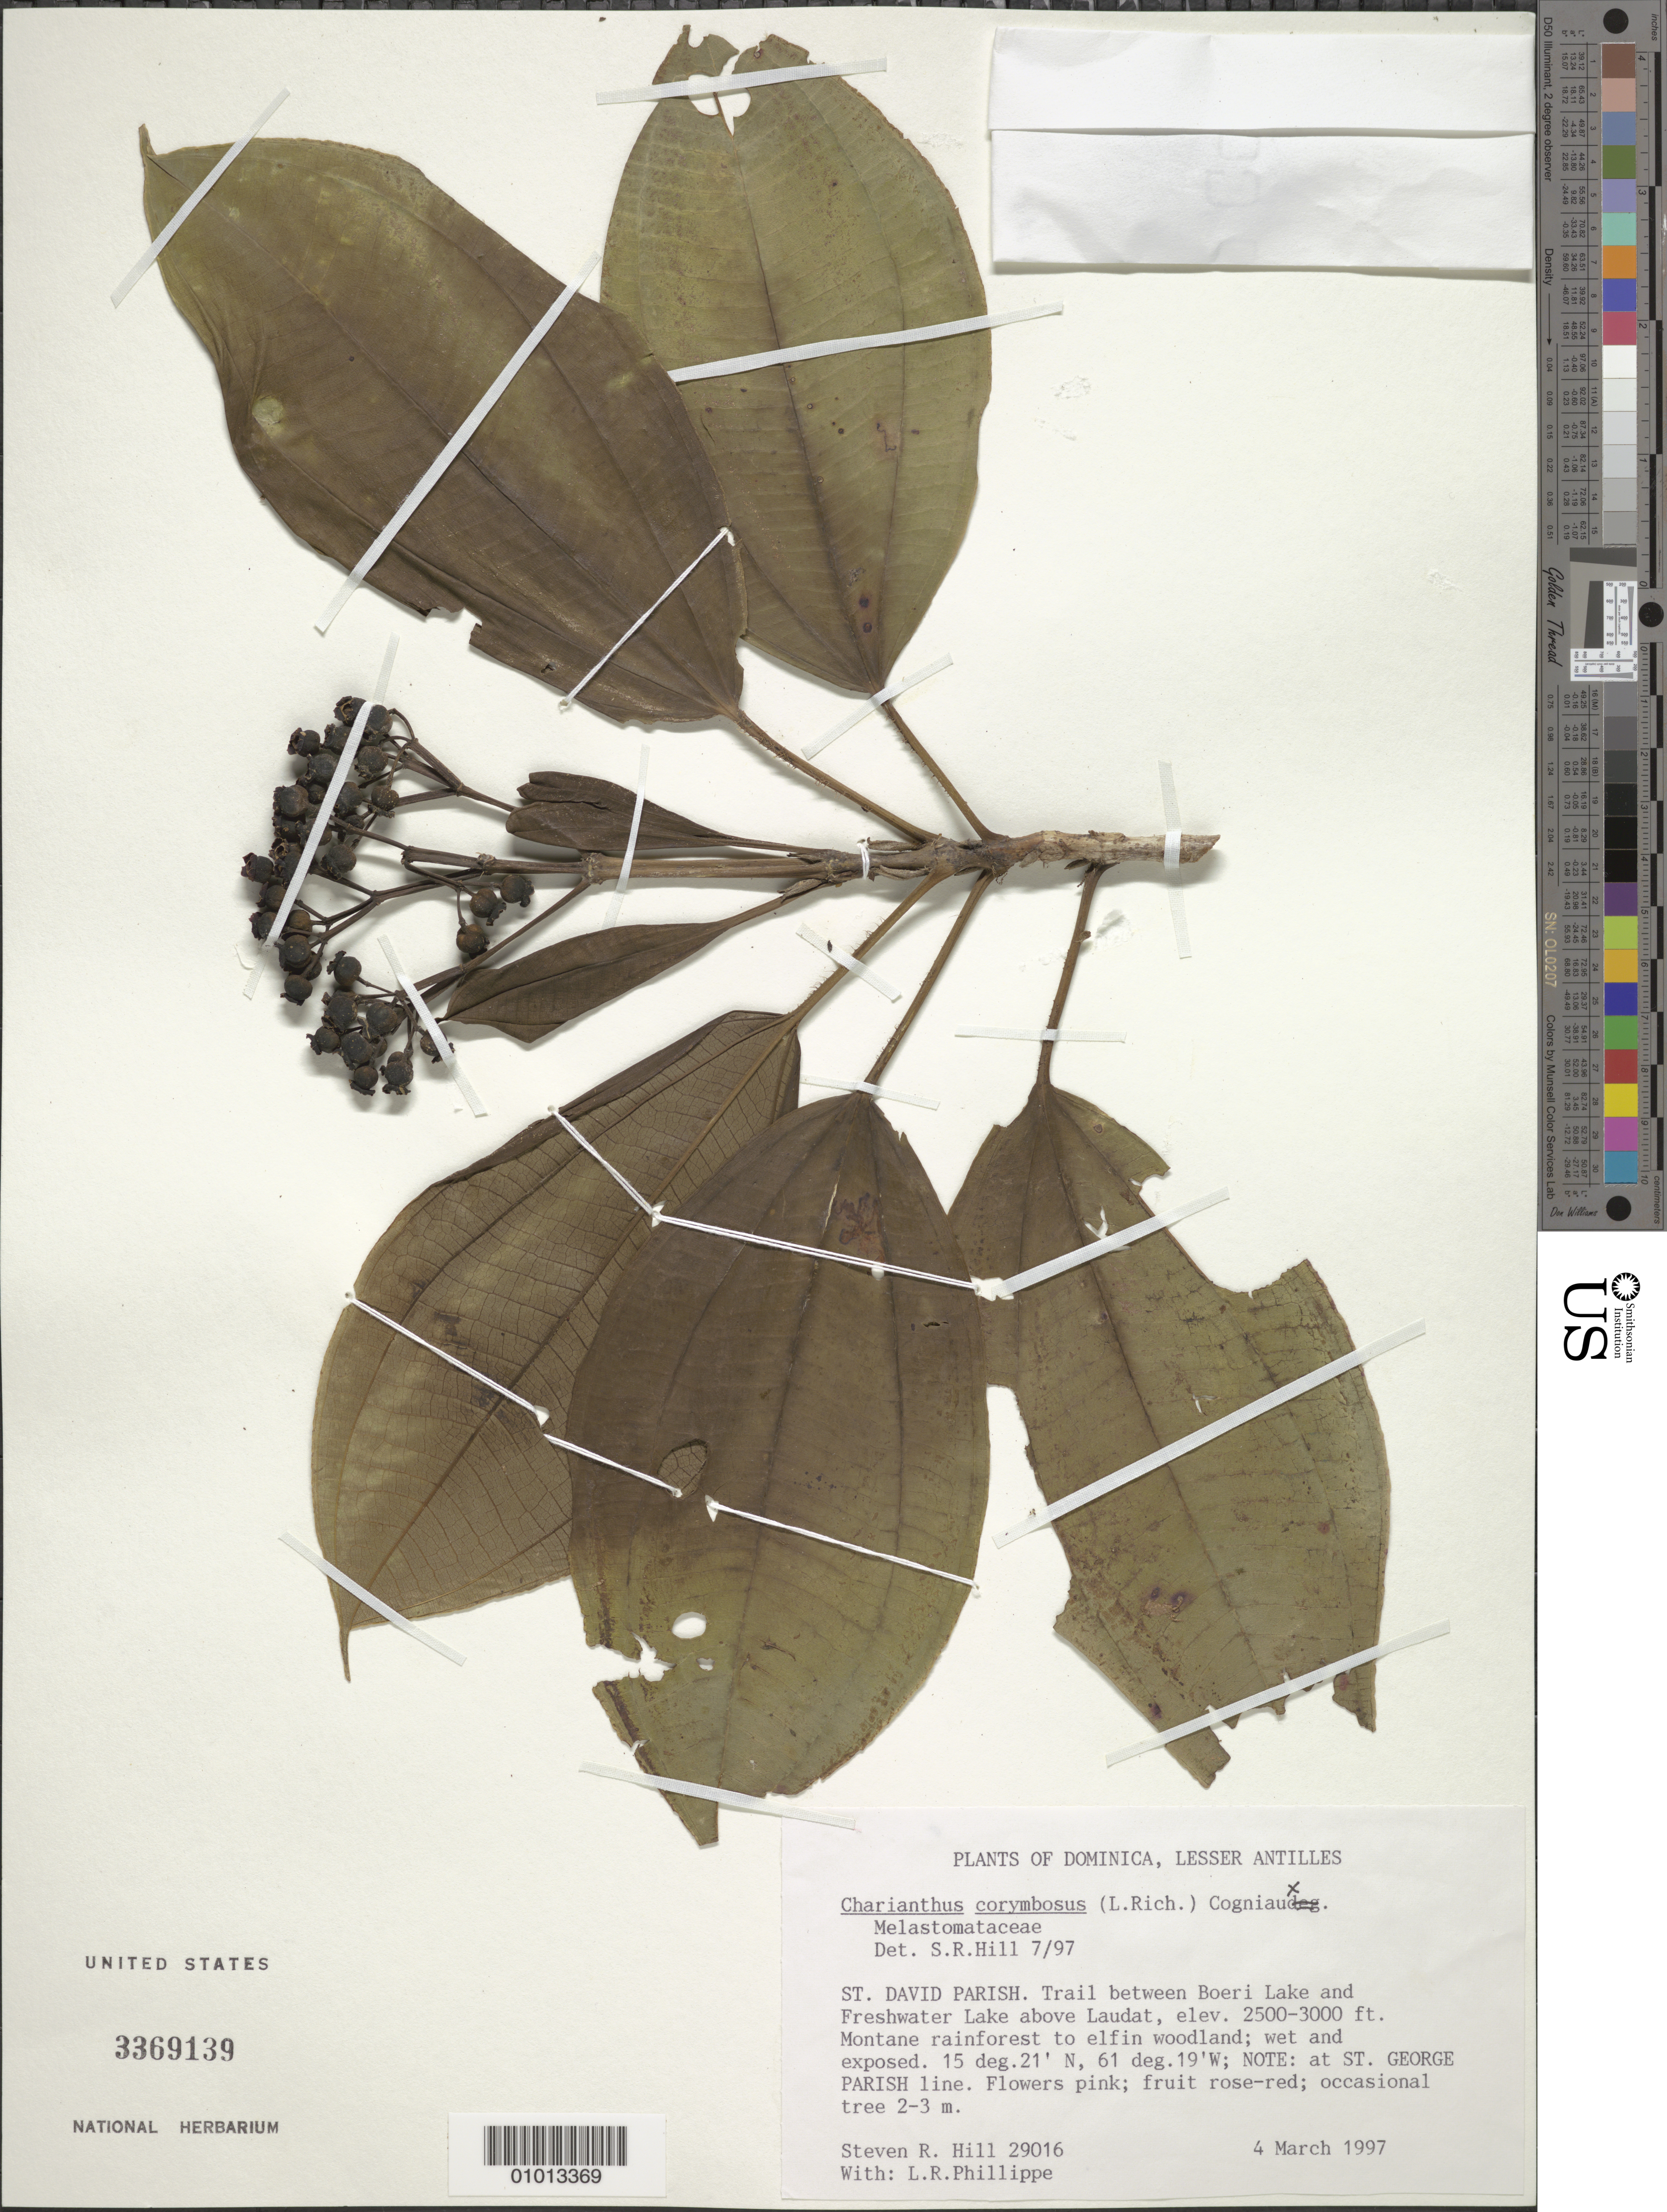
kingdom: Plantae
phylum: Tracheophyta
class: Magnoliopsida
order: Myrtales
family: Melastomataceae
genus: Charianthus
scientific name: Charianthus corymbosus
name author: (Rich.) Cogn.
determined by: Hill, Steven R.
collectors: S. R. Hill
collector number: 29016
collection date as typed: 04 Mar 1997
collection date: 1997-03-04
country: Dominica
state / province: St. David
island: Dominica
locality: Trail between Boeri Lake and Freshwater Lake above Laudat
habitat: Montane rainforest to elfin woodland; wet and exposed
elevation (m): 762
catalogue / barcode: US 3369139